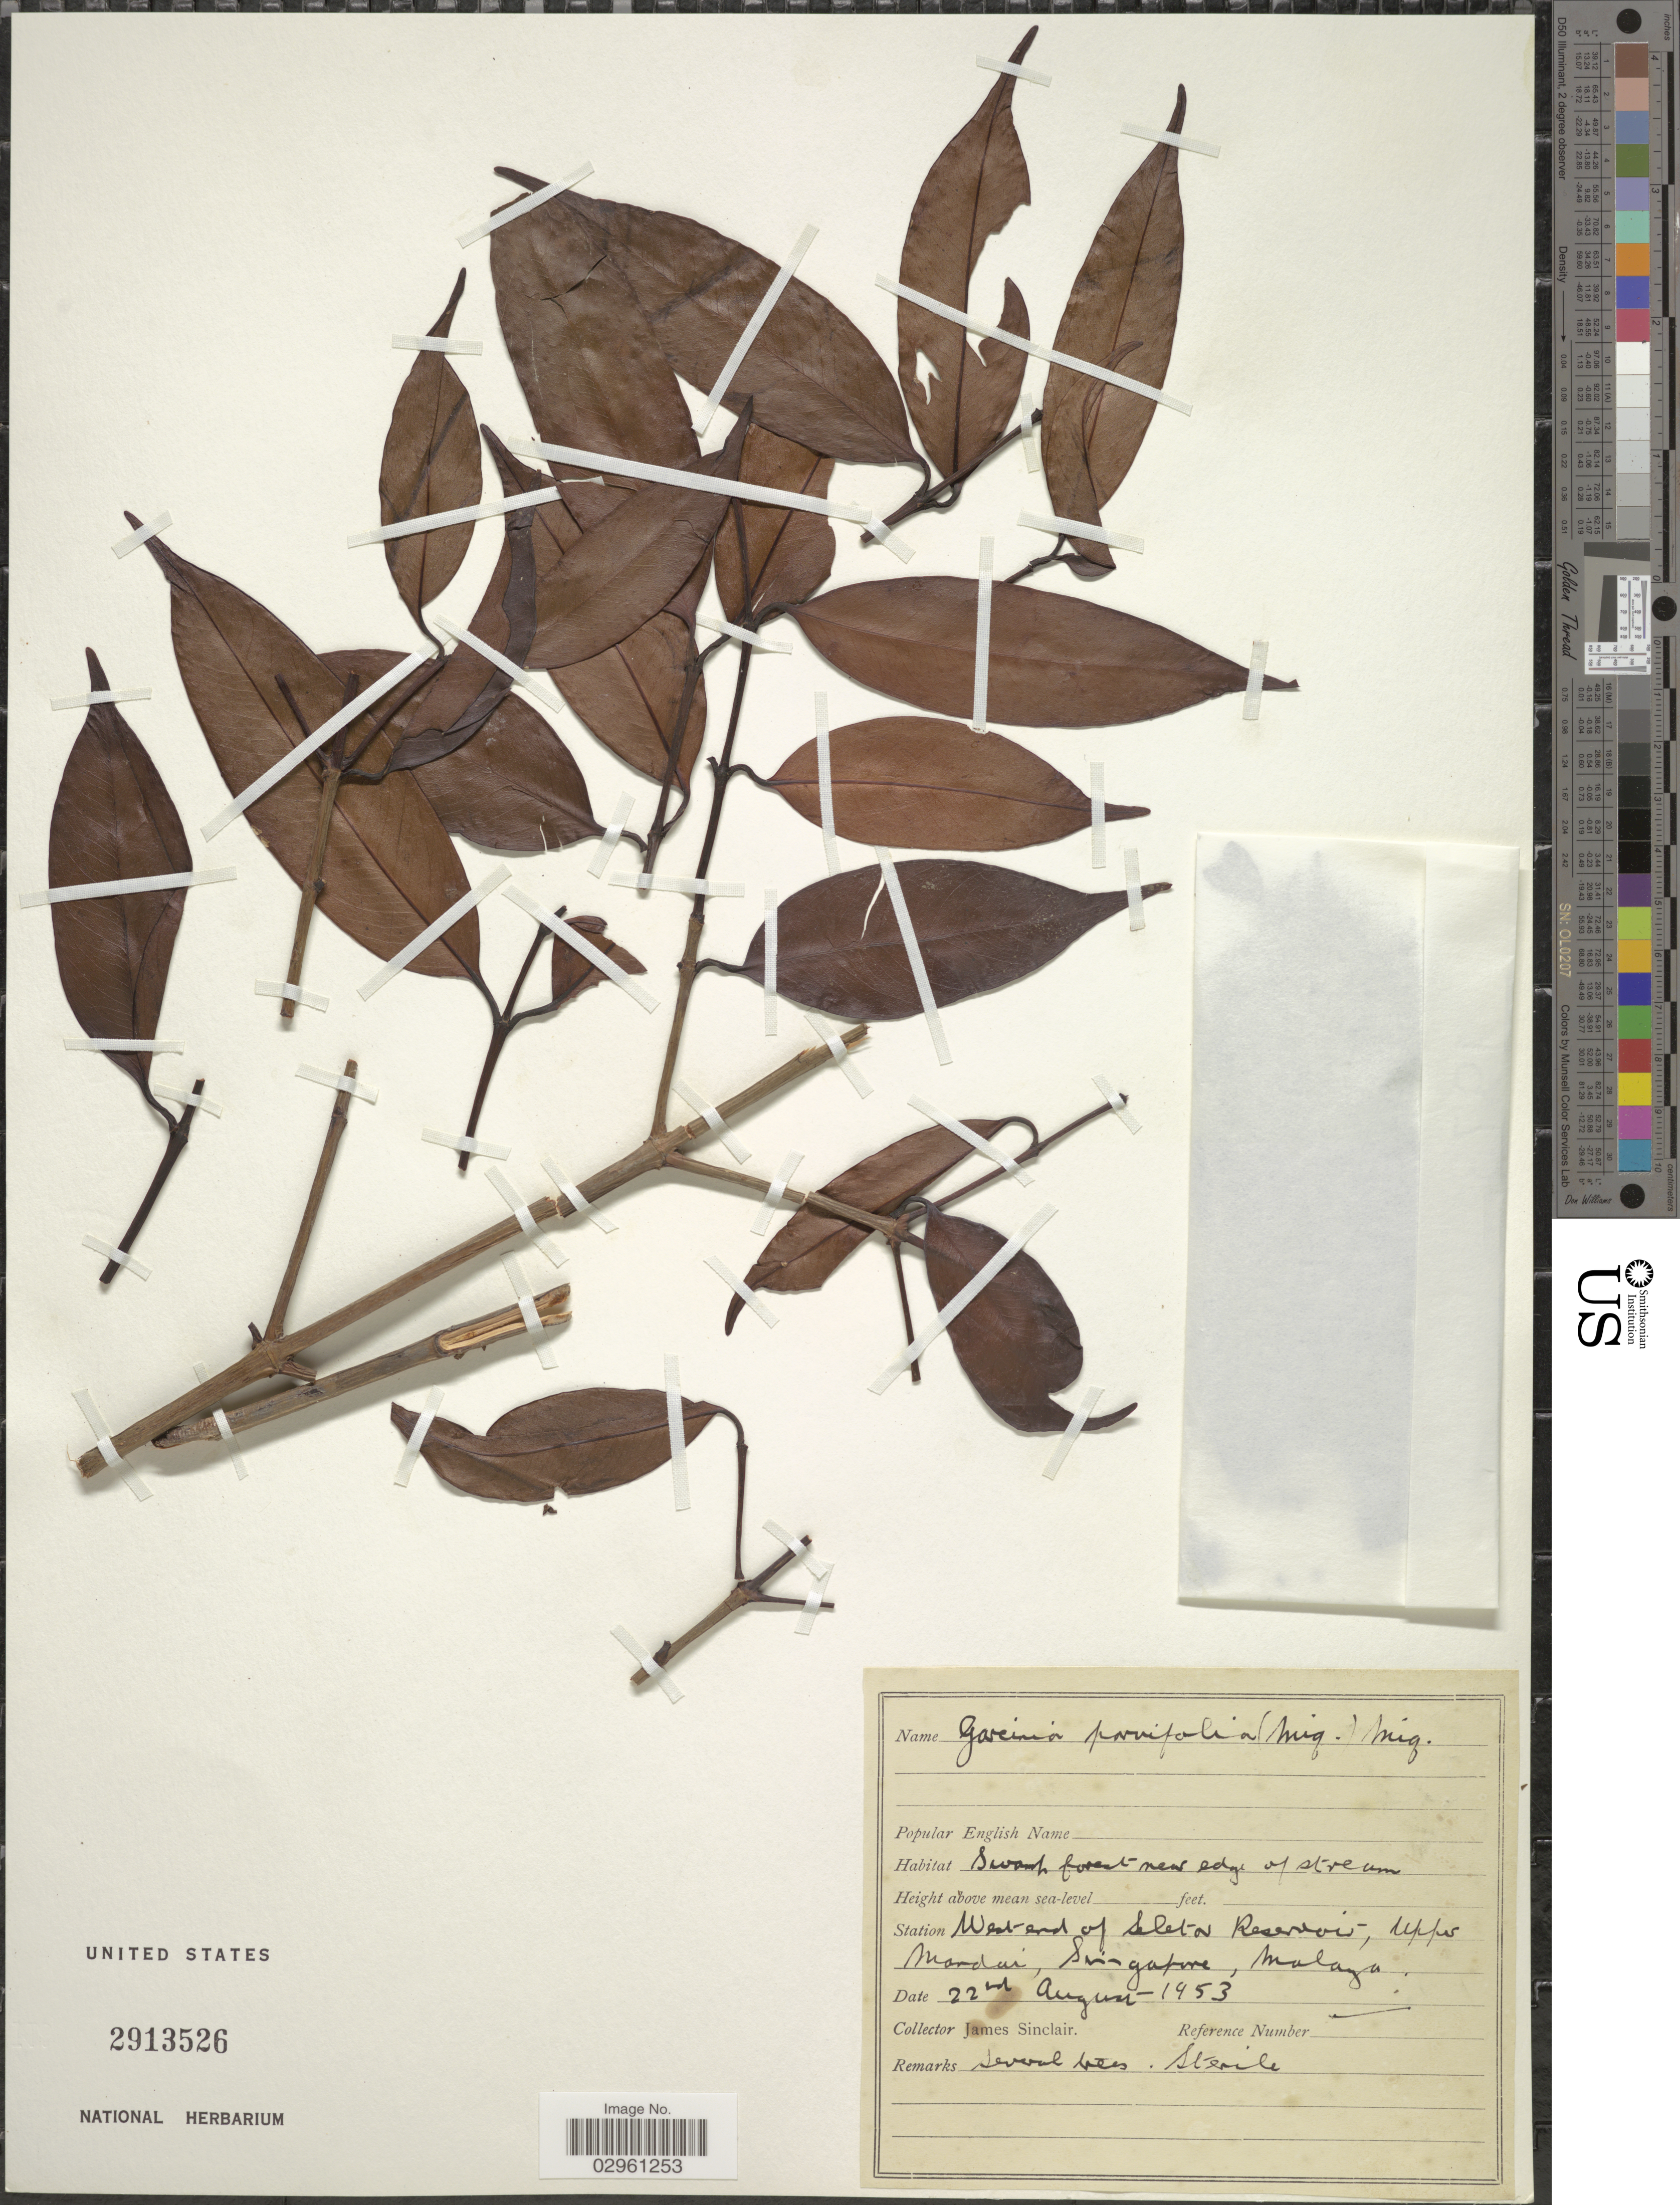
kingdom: Plantae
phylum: Tracheophyta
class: Magnoliopsida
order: Malpighiales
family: Clusiaceae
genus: Garcinia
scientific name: Garcinia parvifolia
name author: (Miq.) Miq.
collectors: J. Sinclair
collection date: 1953-08-22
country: Singapore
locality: Station West end of Seletar Reservoir, Upper Mordai, Malaya.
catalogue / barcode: US 2913526